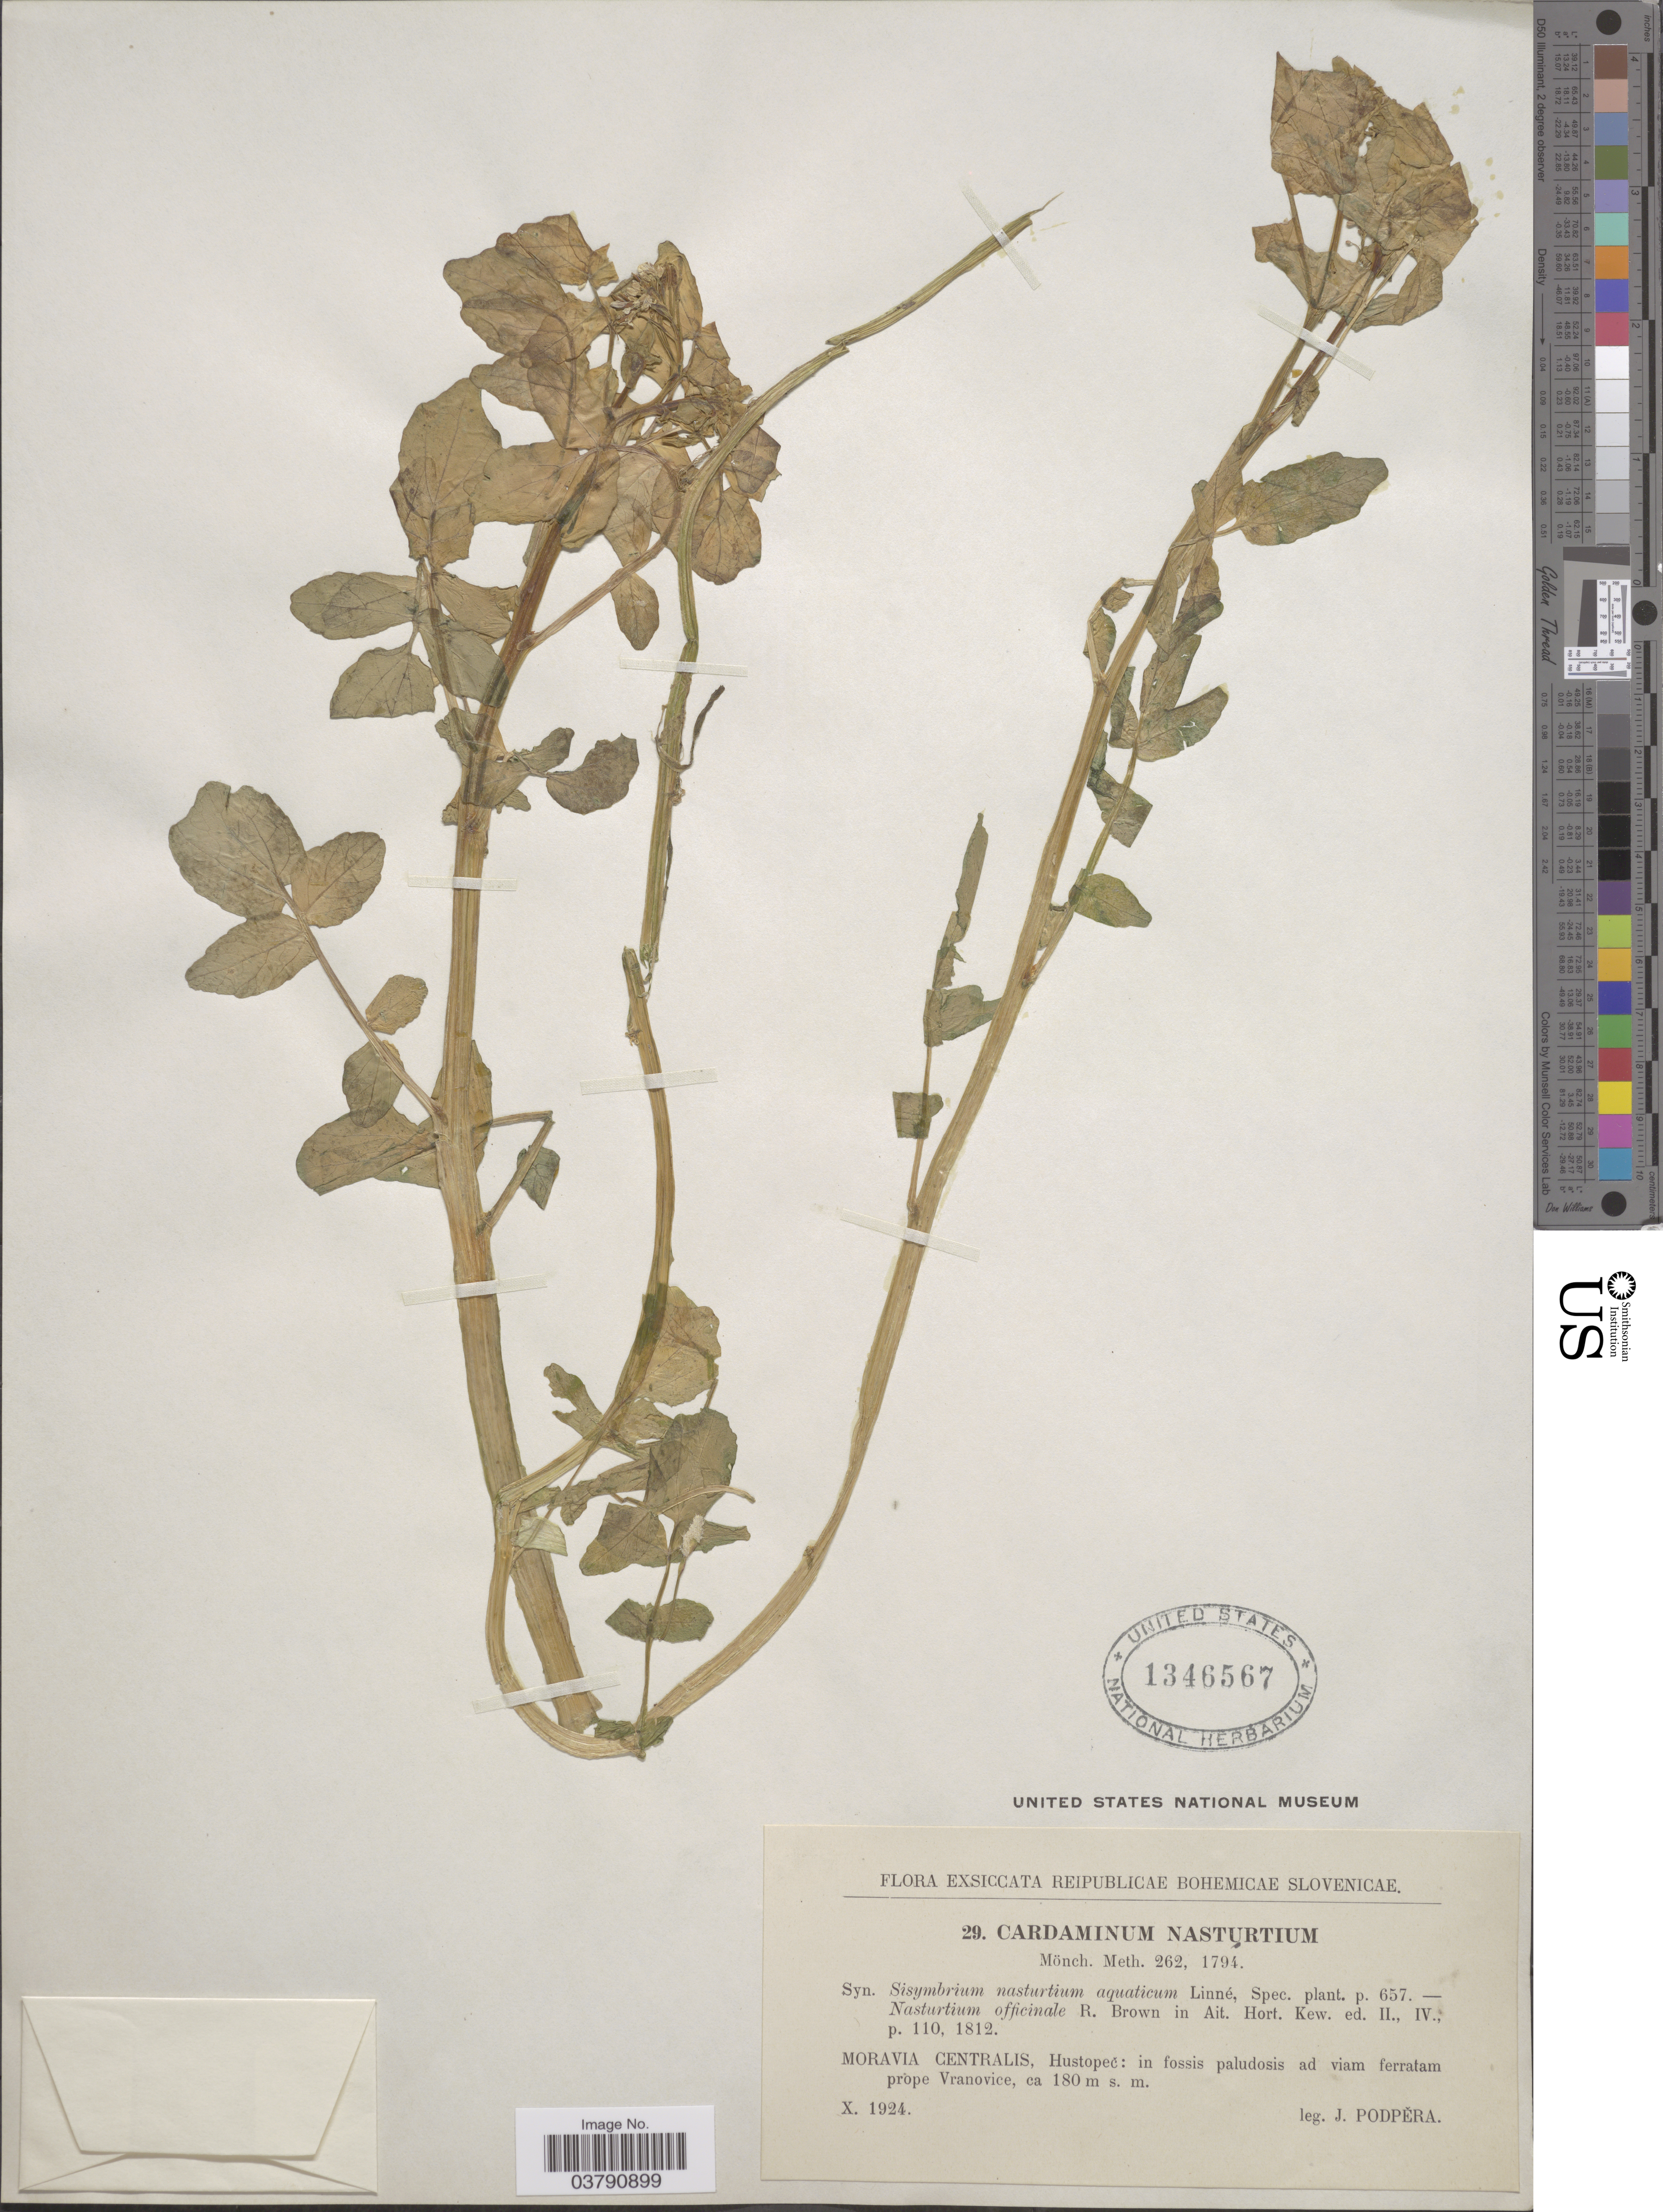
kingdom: Plantae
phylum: Tracheophyta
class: Magnoliopsida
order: Brassicales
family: Brassicaceae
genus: Cardamine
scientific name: Cardamine nasturtium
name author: Wallr.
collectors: J. Podpera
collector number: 29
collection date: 1924-10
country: Czechia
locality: Reipublicae Bohemicae Slovenicae. Moravia Cantralis, Hustopeč: in fossis paludosis ad viam ferratam prope Vranovice.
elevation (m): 180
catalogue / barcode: US 1346567